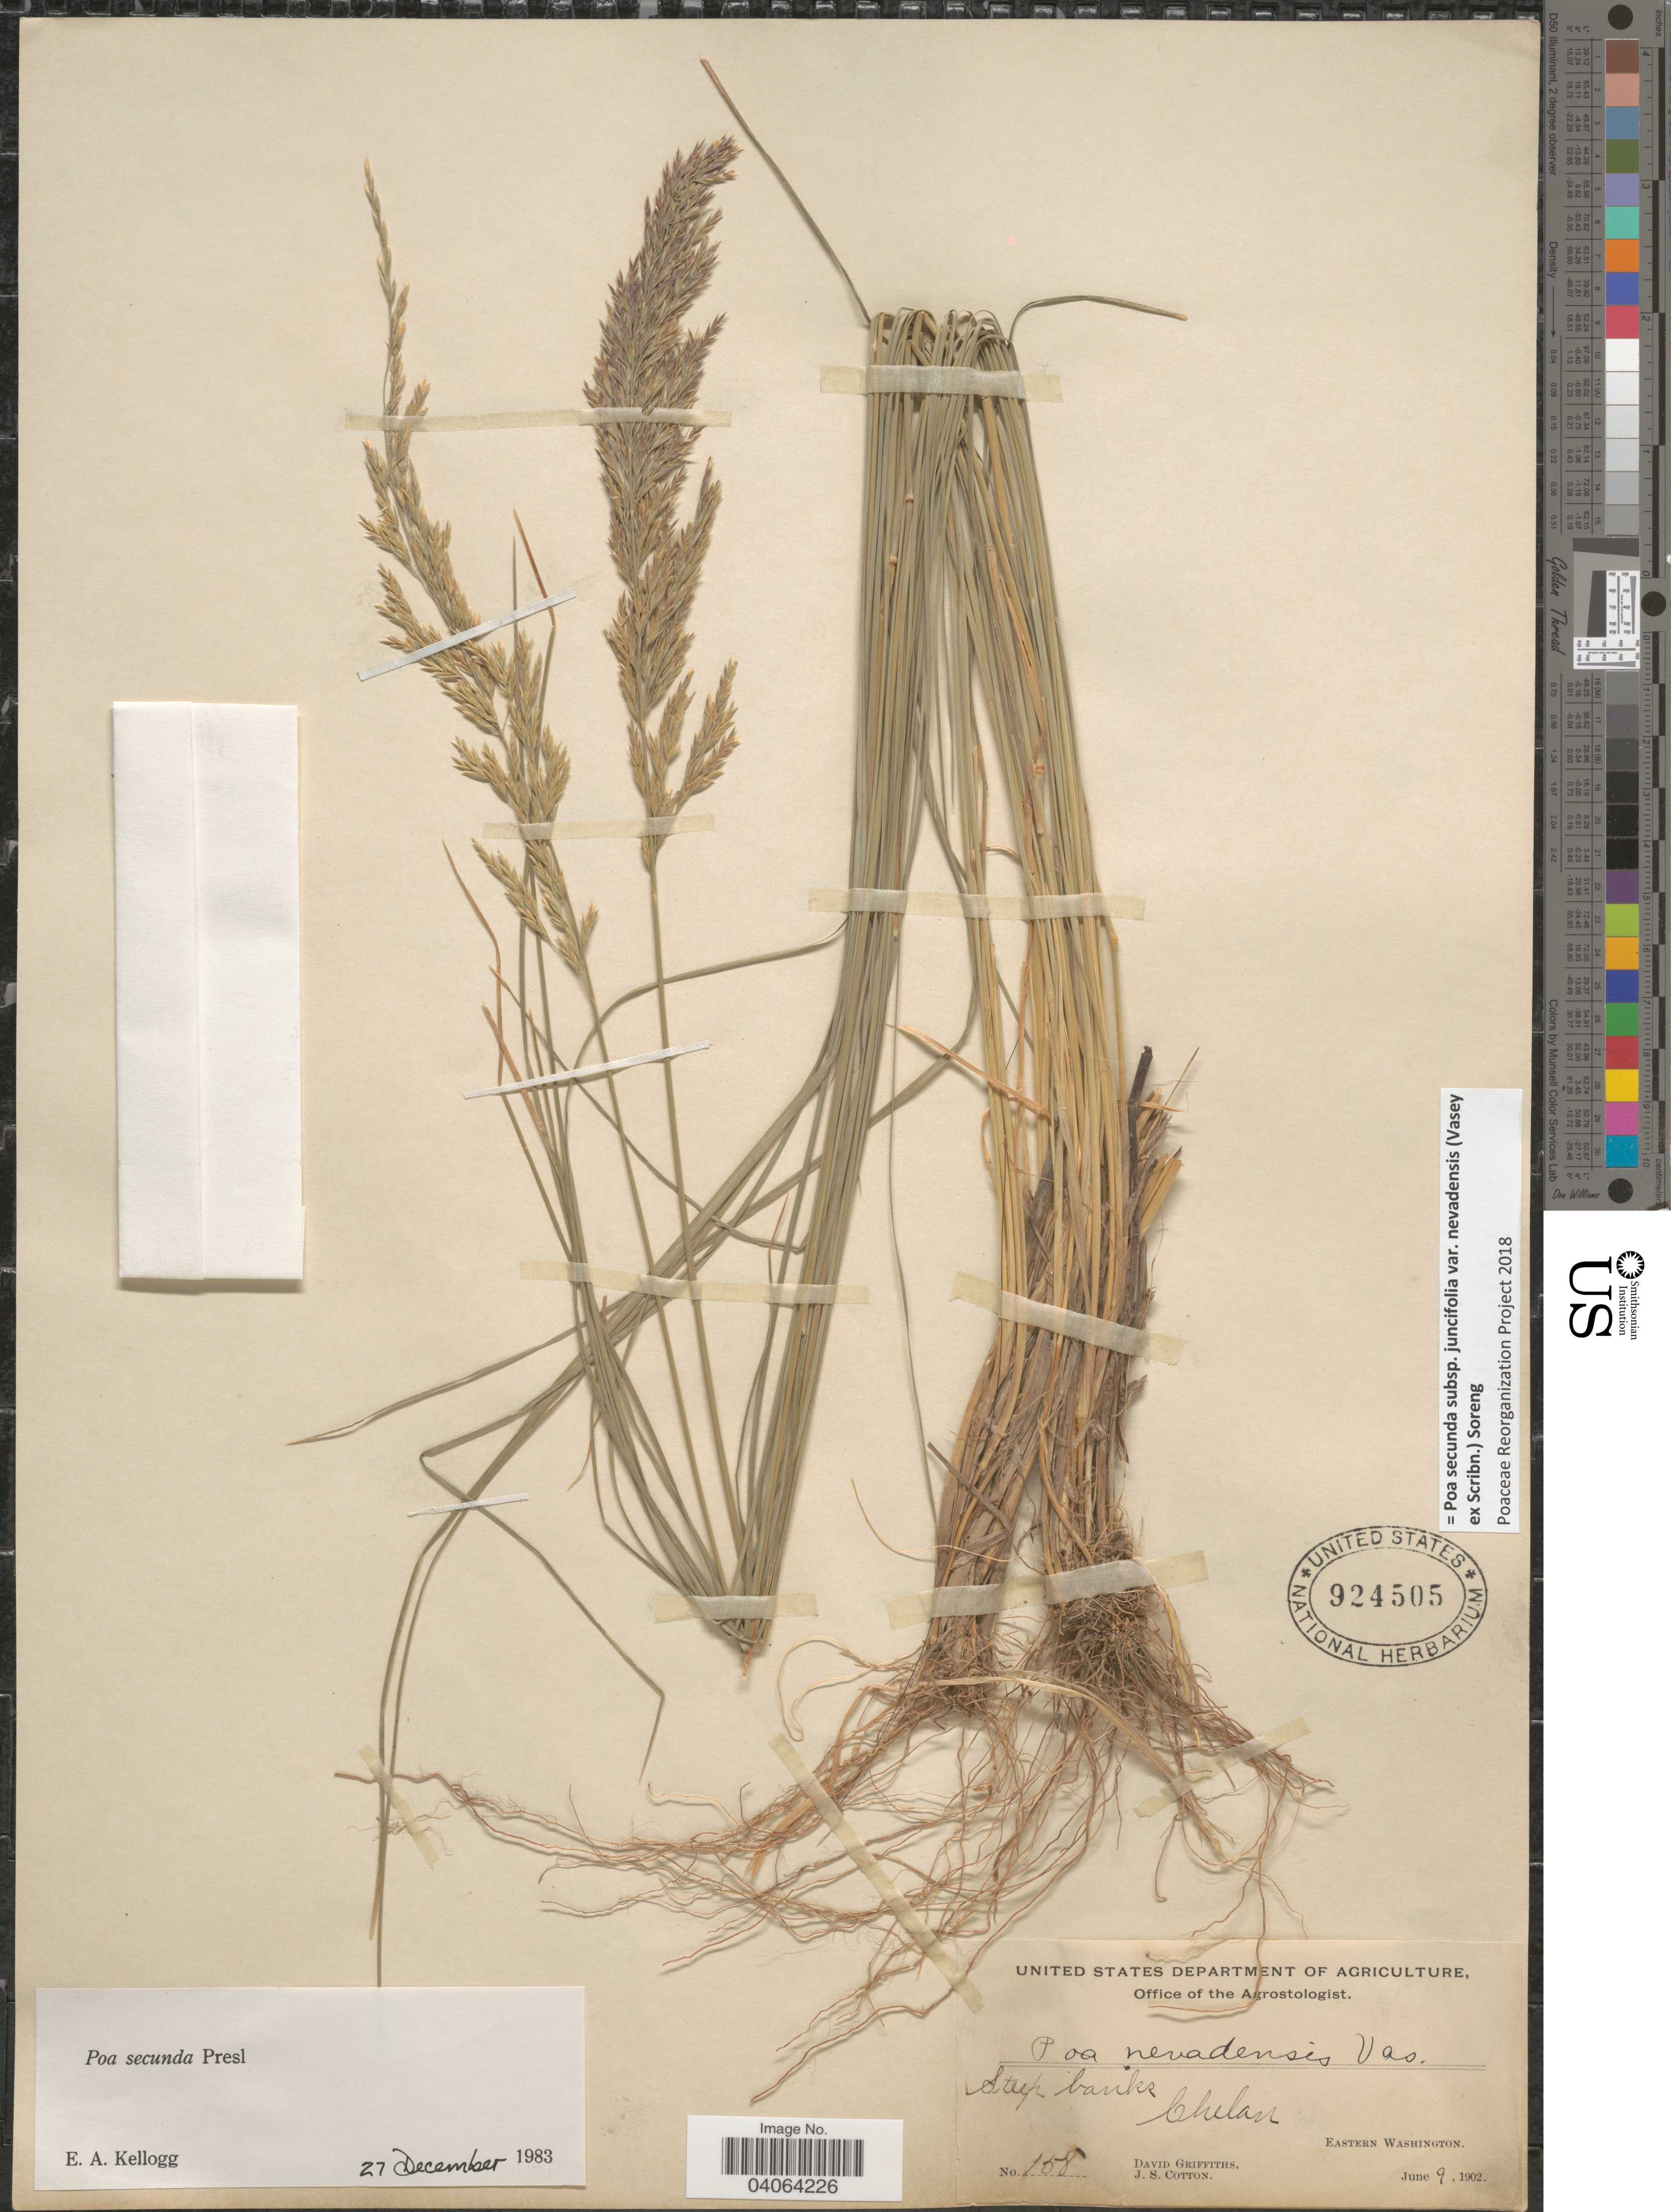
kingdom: Plantae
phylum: Tracheophyta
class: Liliopsida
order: Poales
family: Poaceae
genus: Poa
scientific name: Poa secunda subsp. juncifolia var. nevadensis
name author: (Vasey ex Scribn.) Soreng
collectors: D. Griffiths & J. S. Cotton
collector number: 158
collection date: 1902-06-09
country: United States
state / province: Washington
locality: Chelan. Eastern Washington.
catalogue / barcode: US 924505